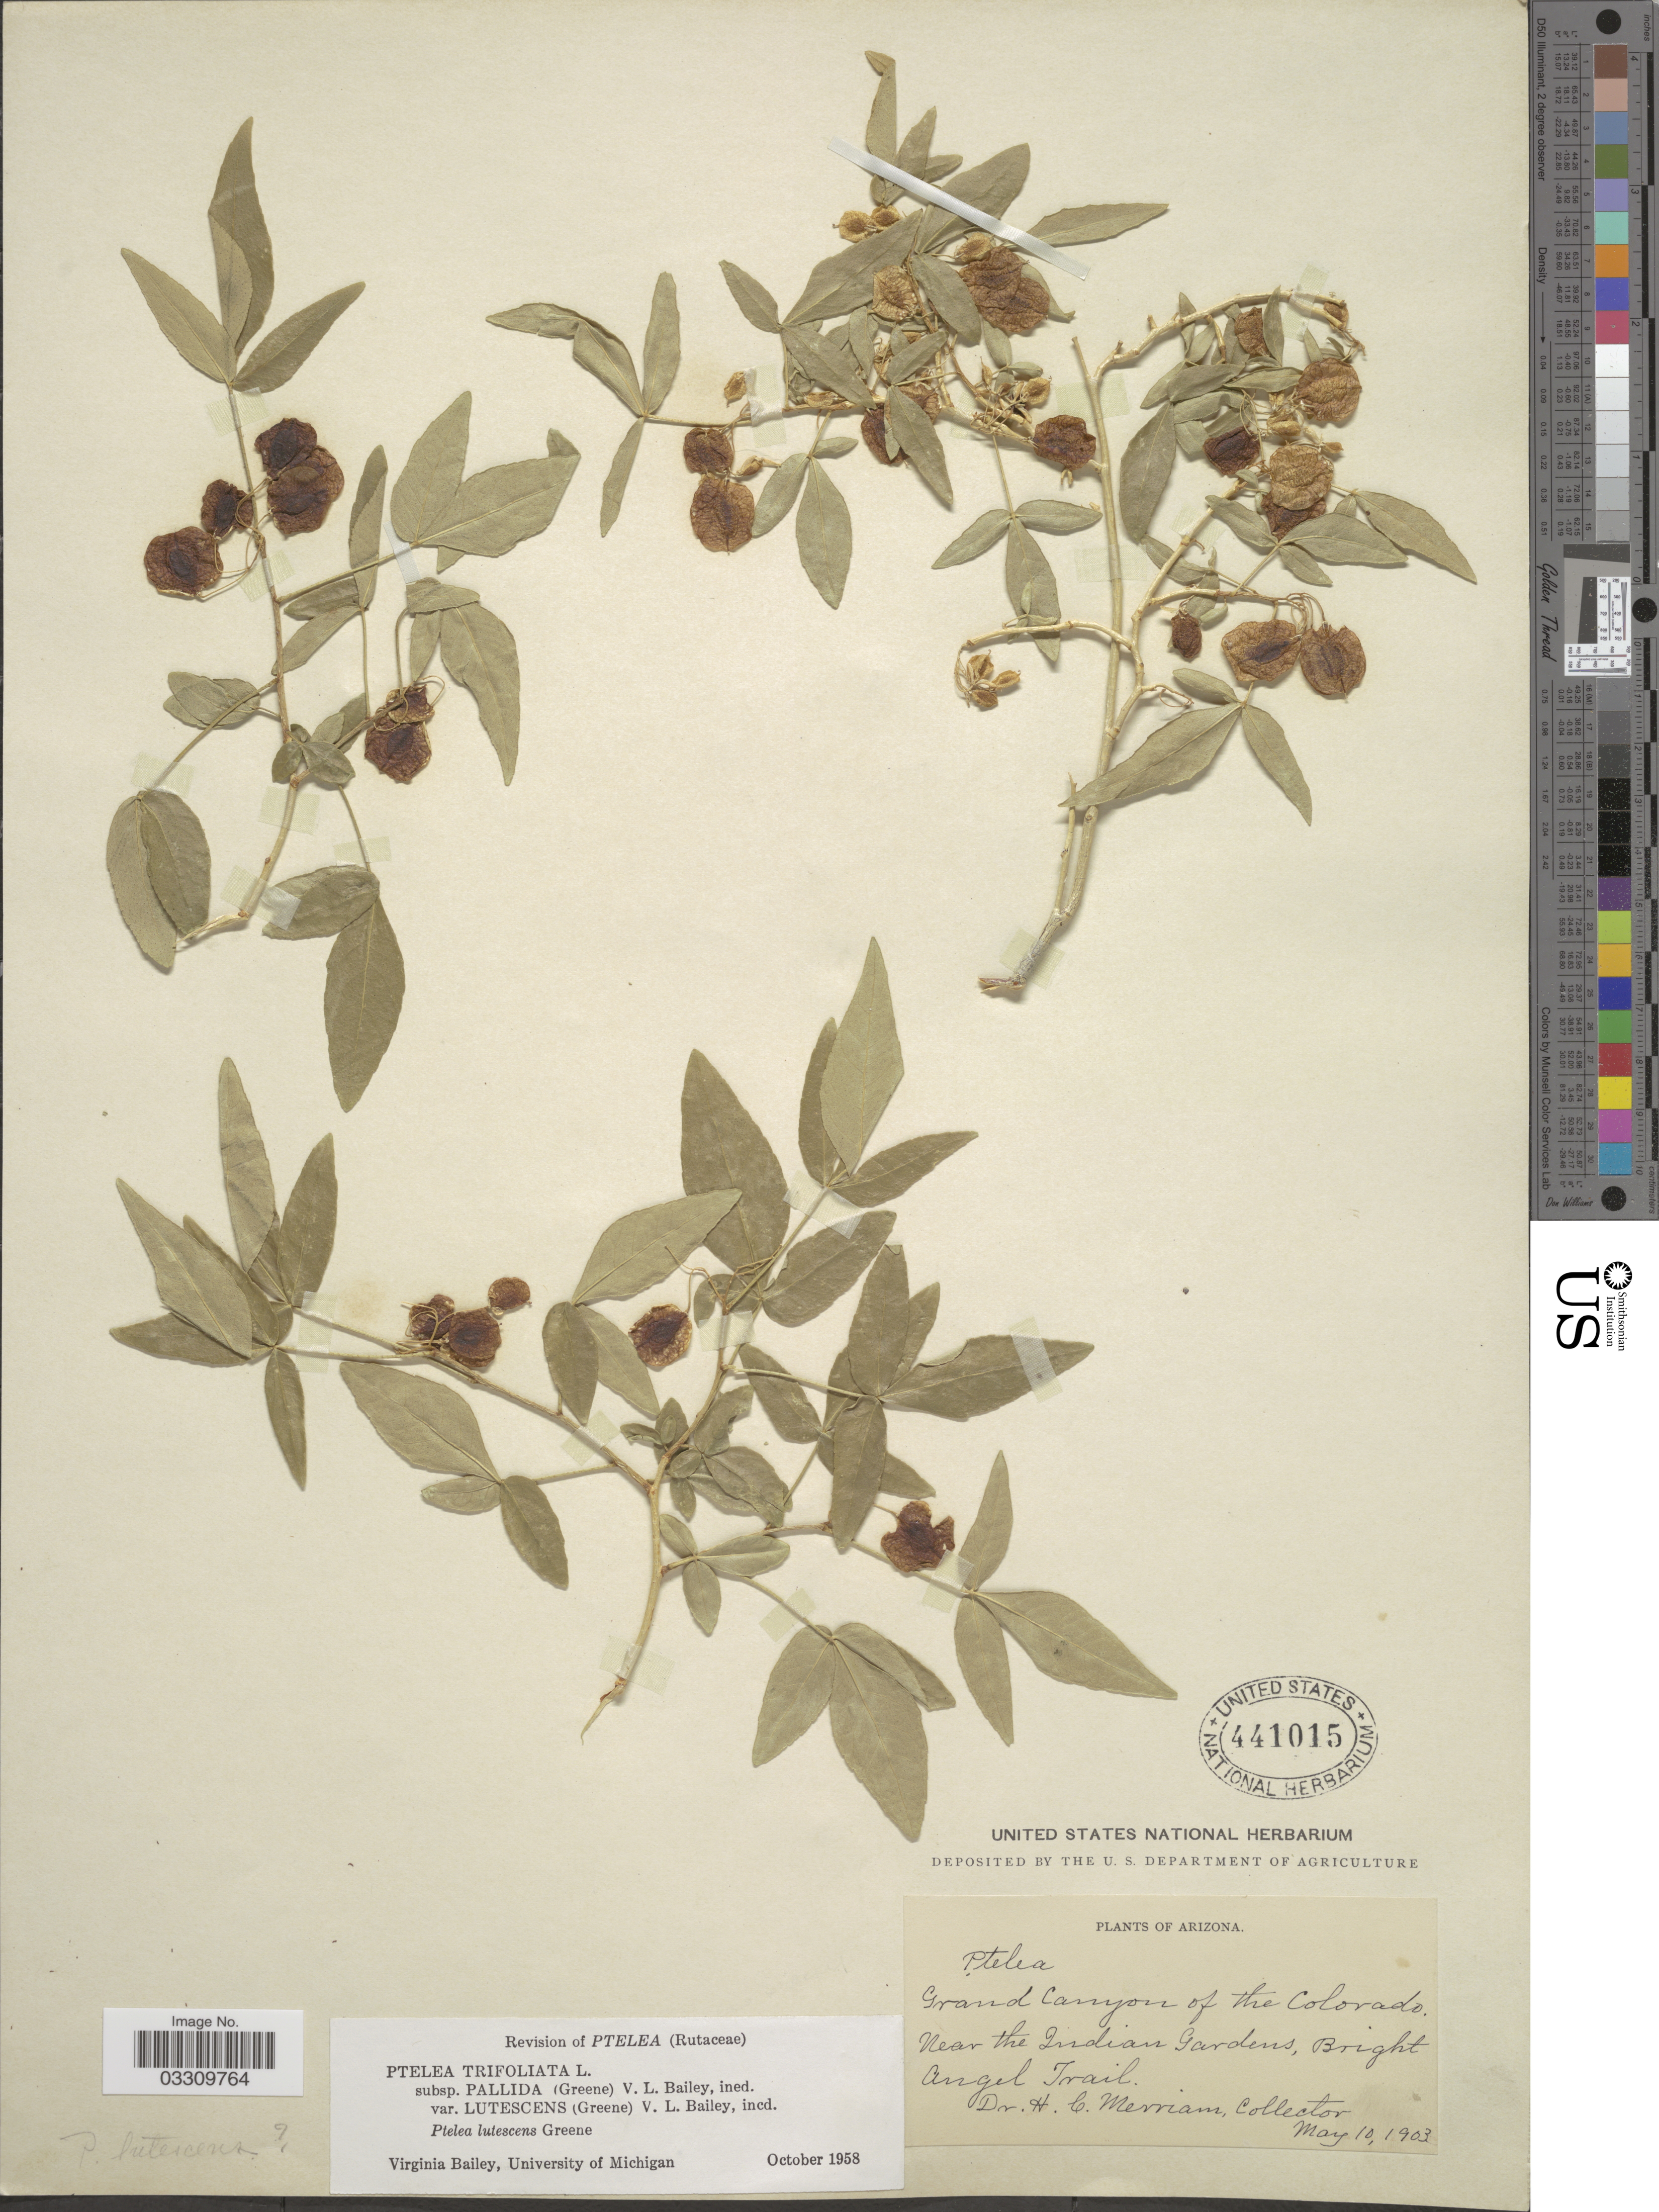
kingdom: Plantae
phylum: Tracheophyta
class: Magnoliopsida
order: Sapindales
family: Rutaceae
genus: Ptelea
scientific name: Ptelea trifoliata var. lutescens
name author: V. L. Bailey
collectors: H. Merriam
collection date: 1903-05-10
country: United States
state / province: Arizona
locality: Grand Canyon of the Colorado. Near the Indian Gardens, Bright Angel Trail.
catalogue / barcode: US 441015